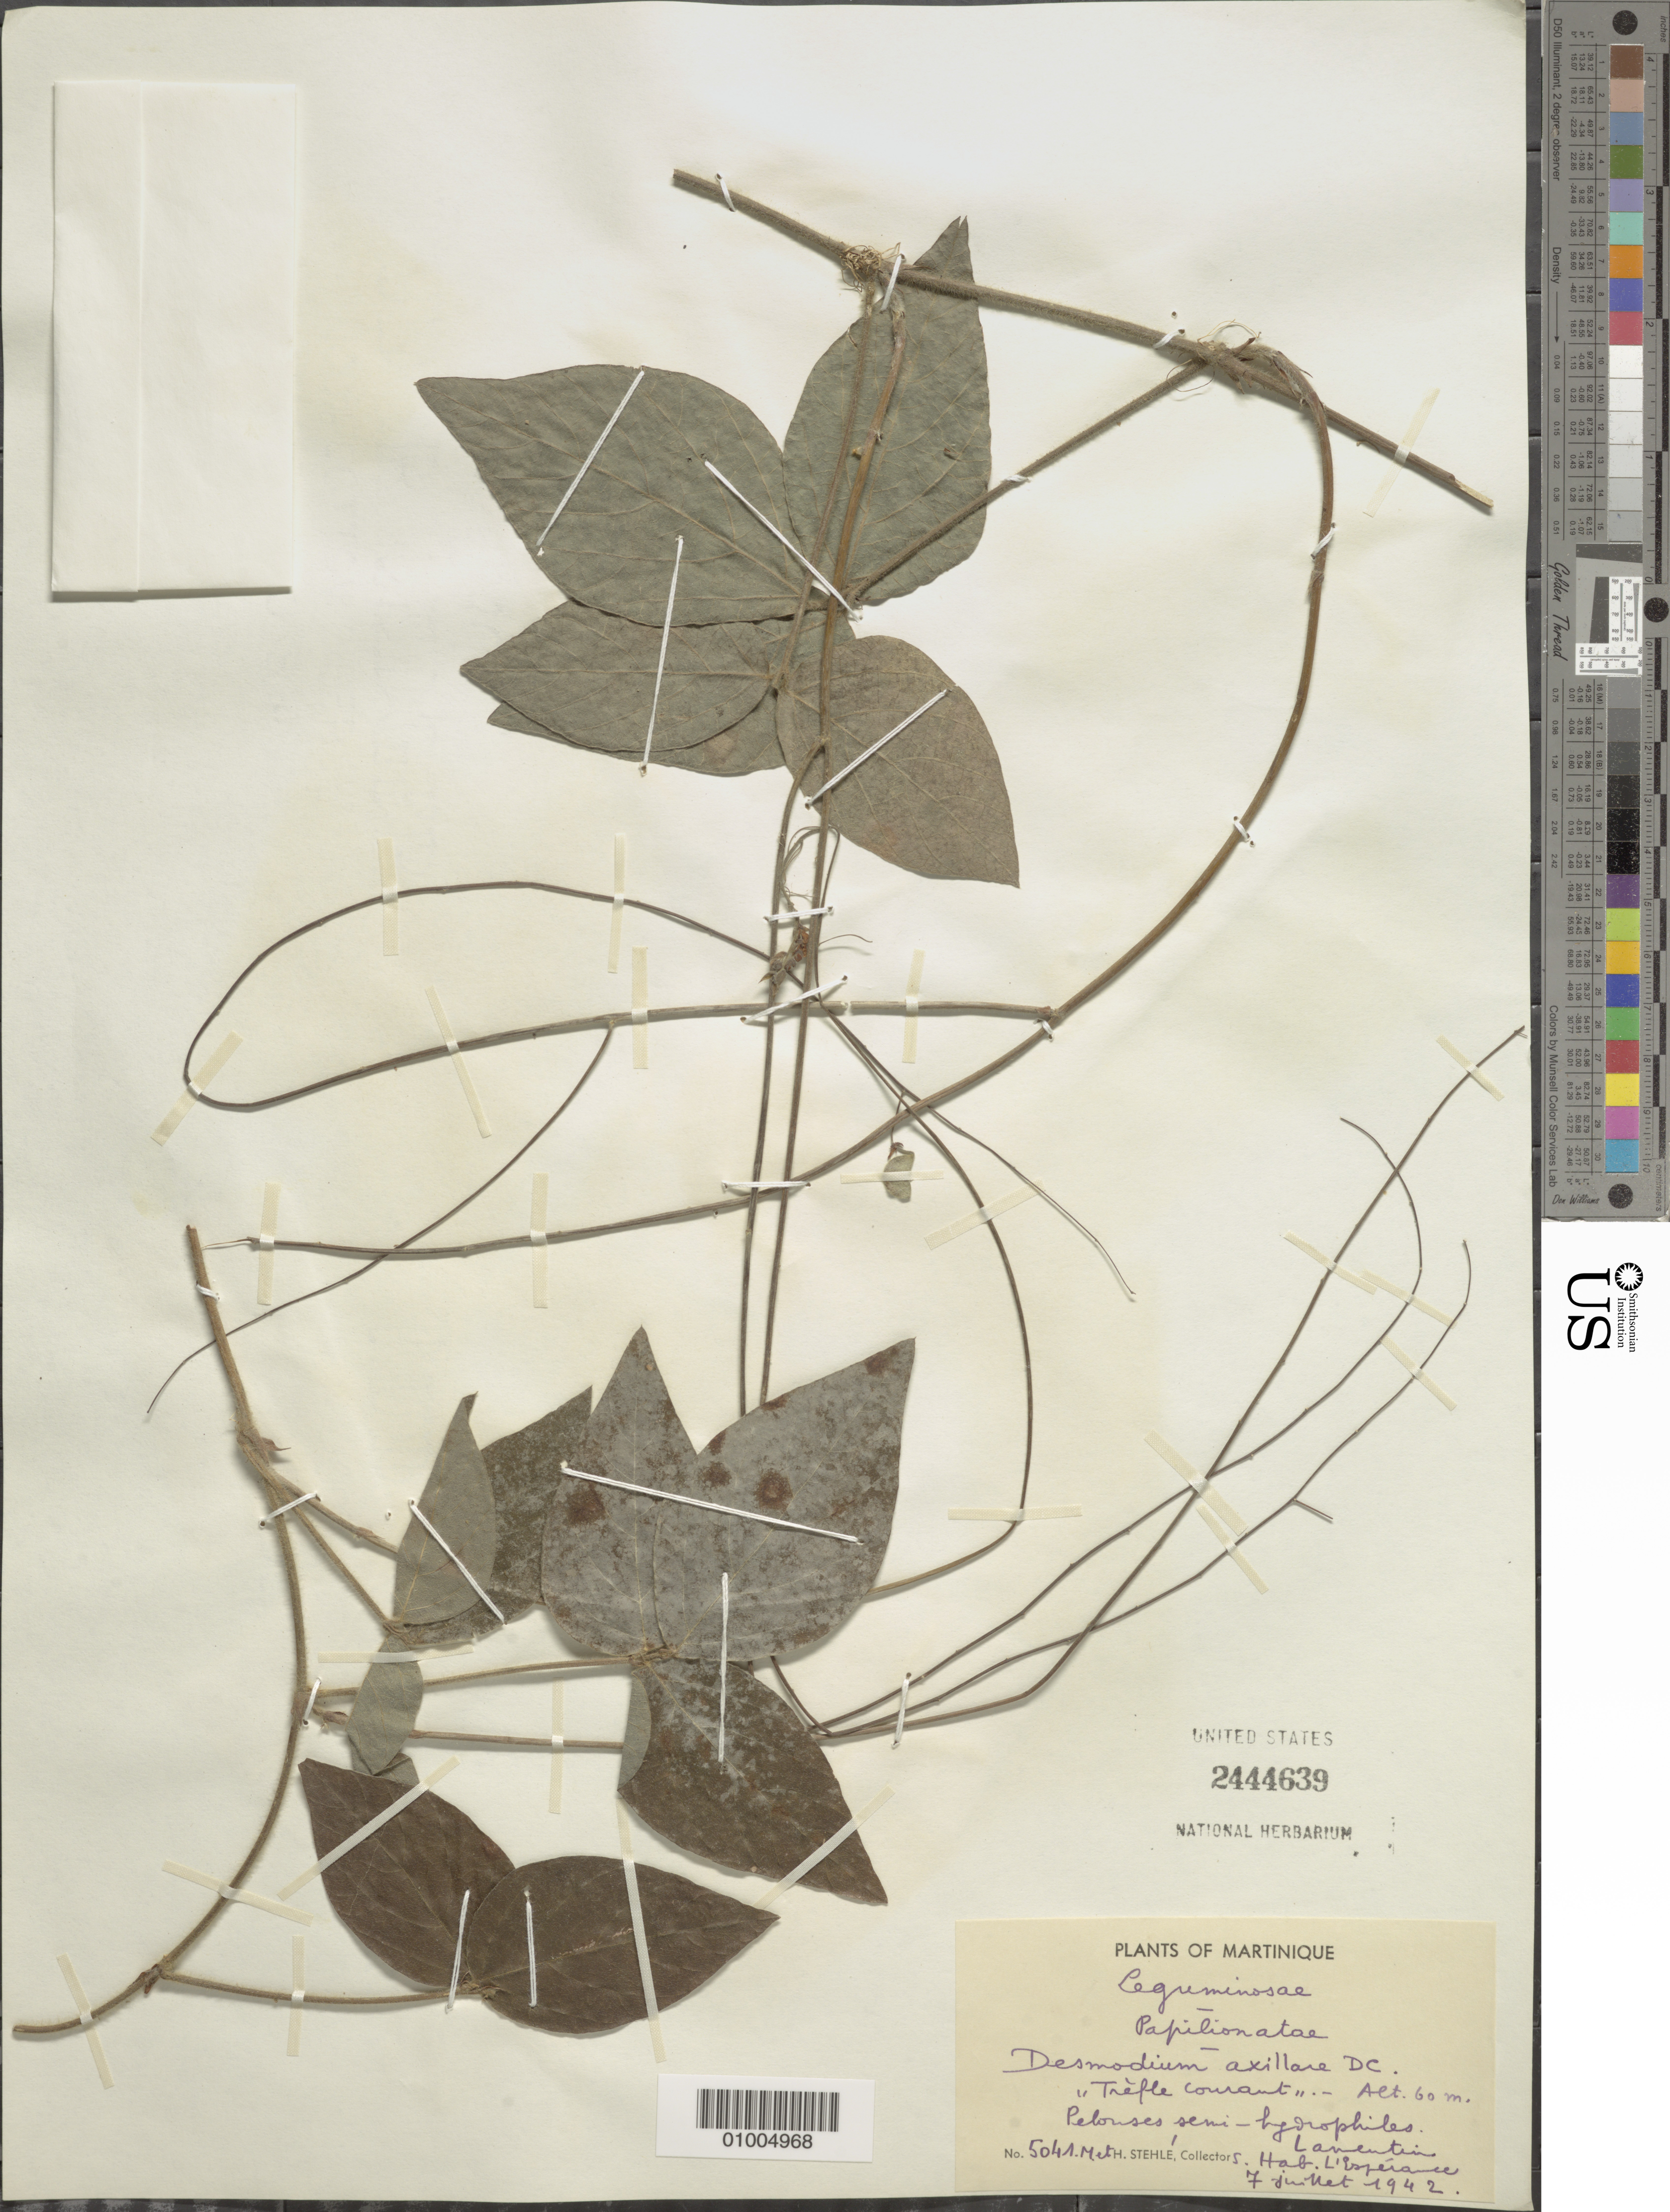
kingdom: Plantae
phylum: Tracheophyta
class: Magnoliopsida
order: Fabales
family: Fabaceae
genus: Desmodium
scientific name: Desmodium axillare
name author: (Sw.) DC.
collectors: H. Stehlé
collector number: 5041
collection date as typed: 07 Jul 1942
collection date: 1942-07-07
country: Martinique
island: Martinique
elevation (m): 60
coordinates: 0 N, 0 E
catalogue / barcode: US 2444639